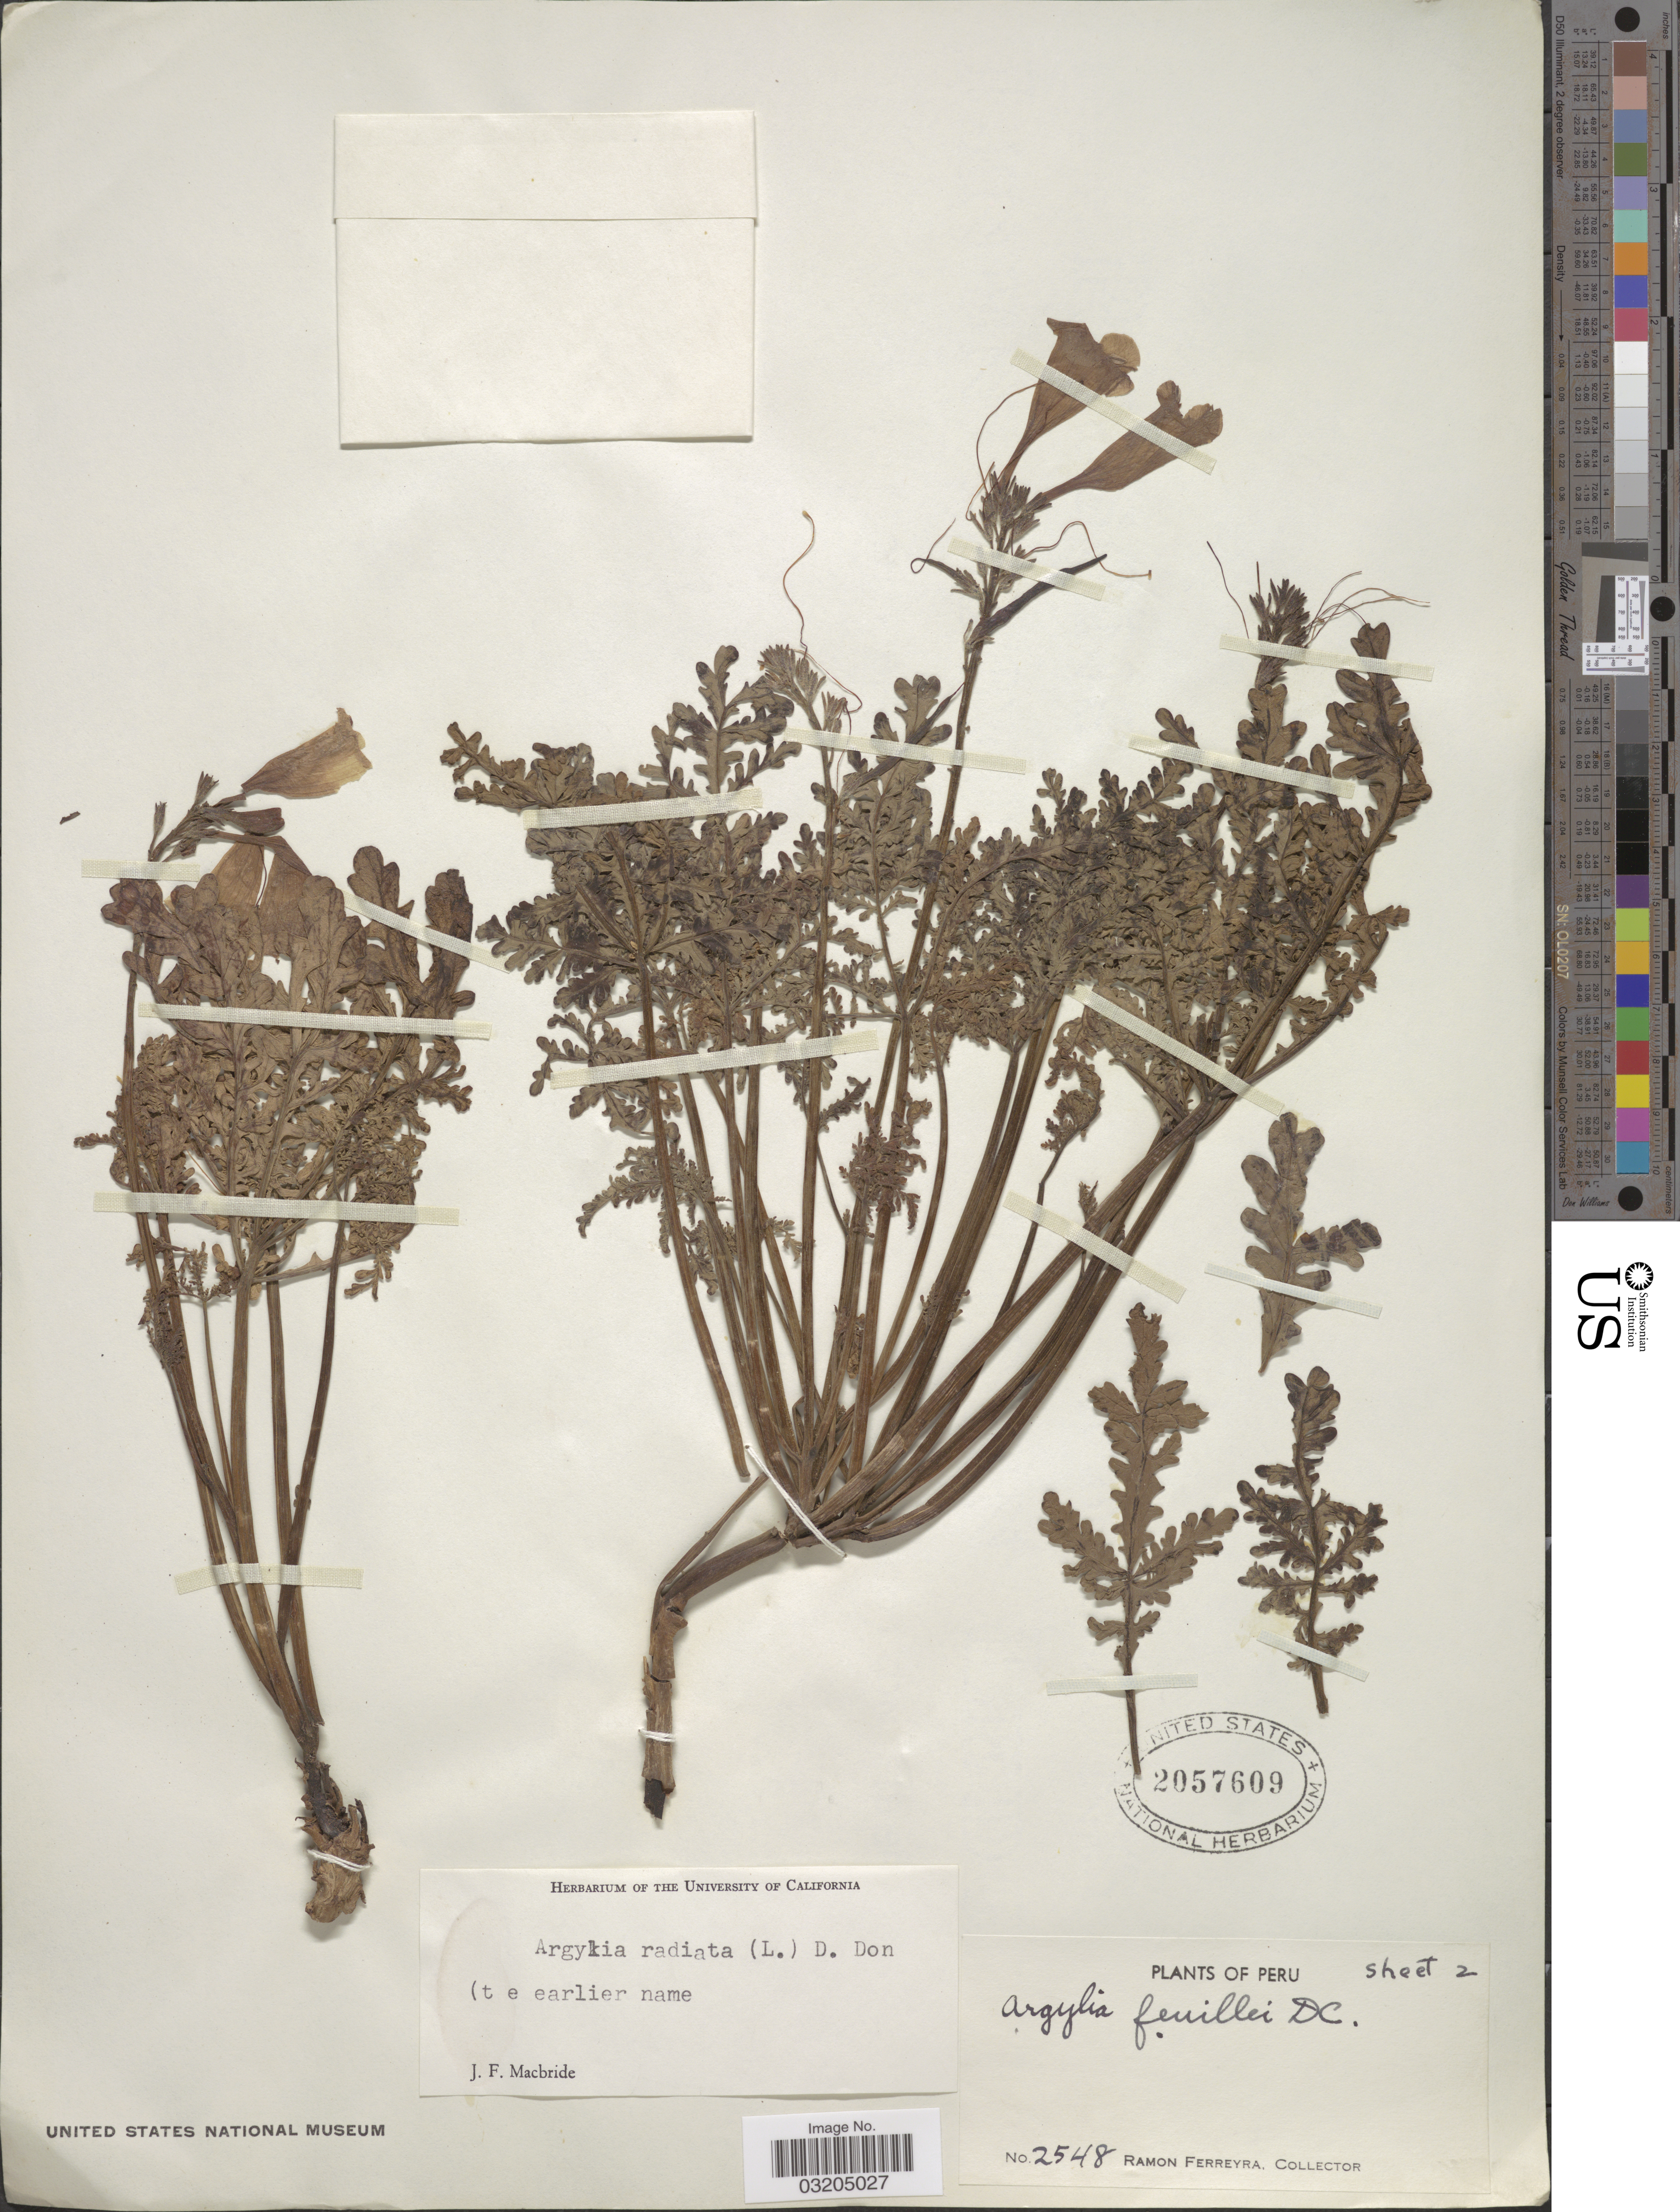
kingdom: Plantae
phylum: Tracheophyta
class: Magnoliopsida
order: Lamiales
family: Bignoniaceae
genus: Argylia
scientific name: Argylia radiata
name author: (L.) D. Don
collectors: R. A. Ferreyra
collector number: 2548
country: Peru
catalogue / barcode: US 2057609